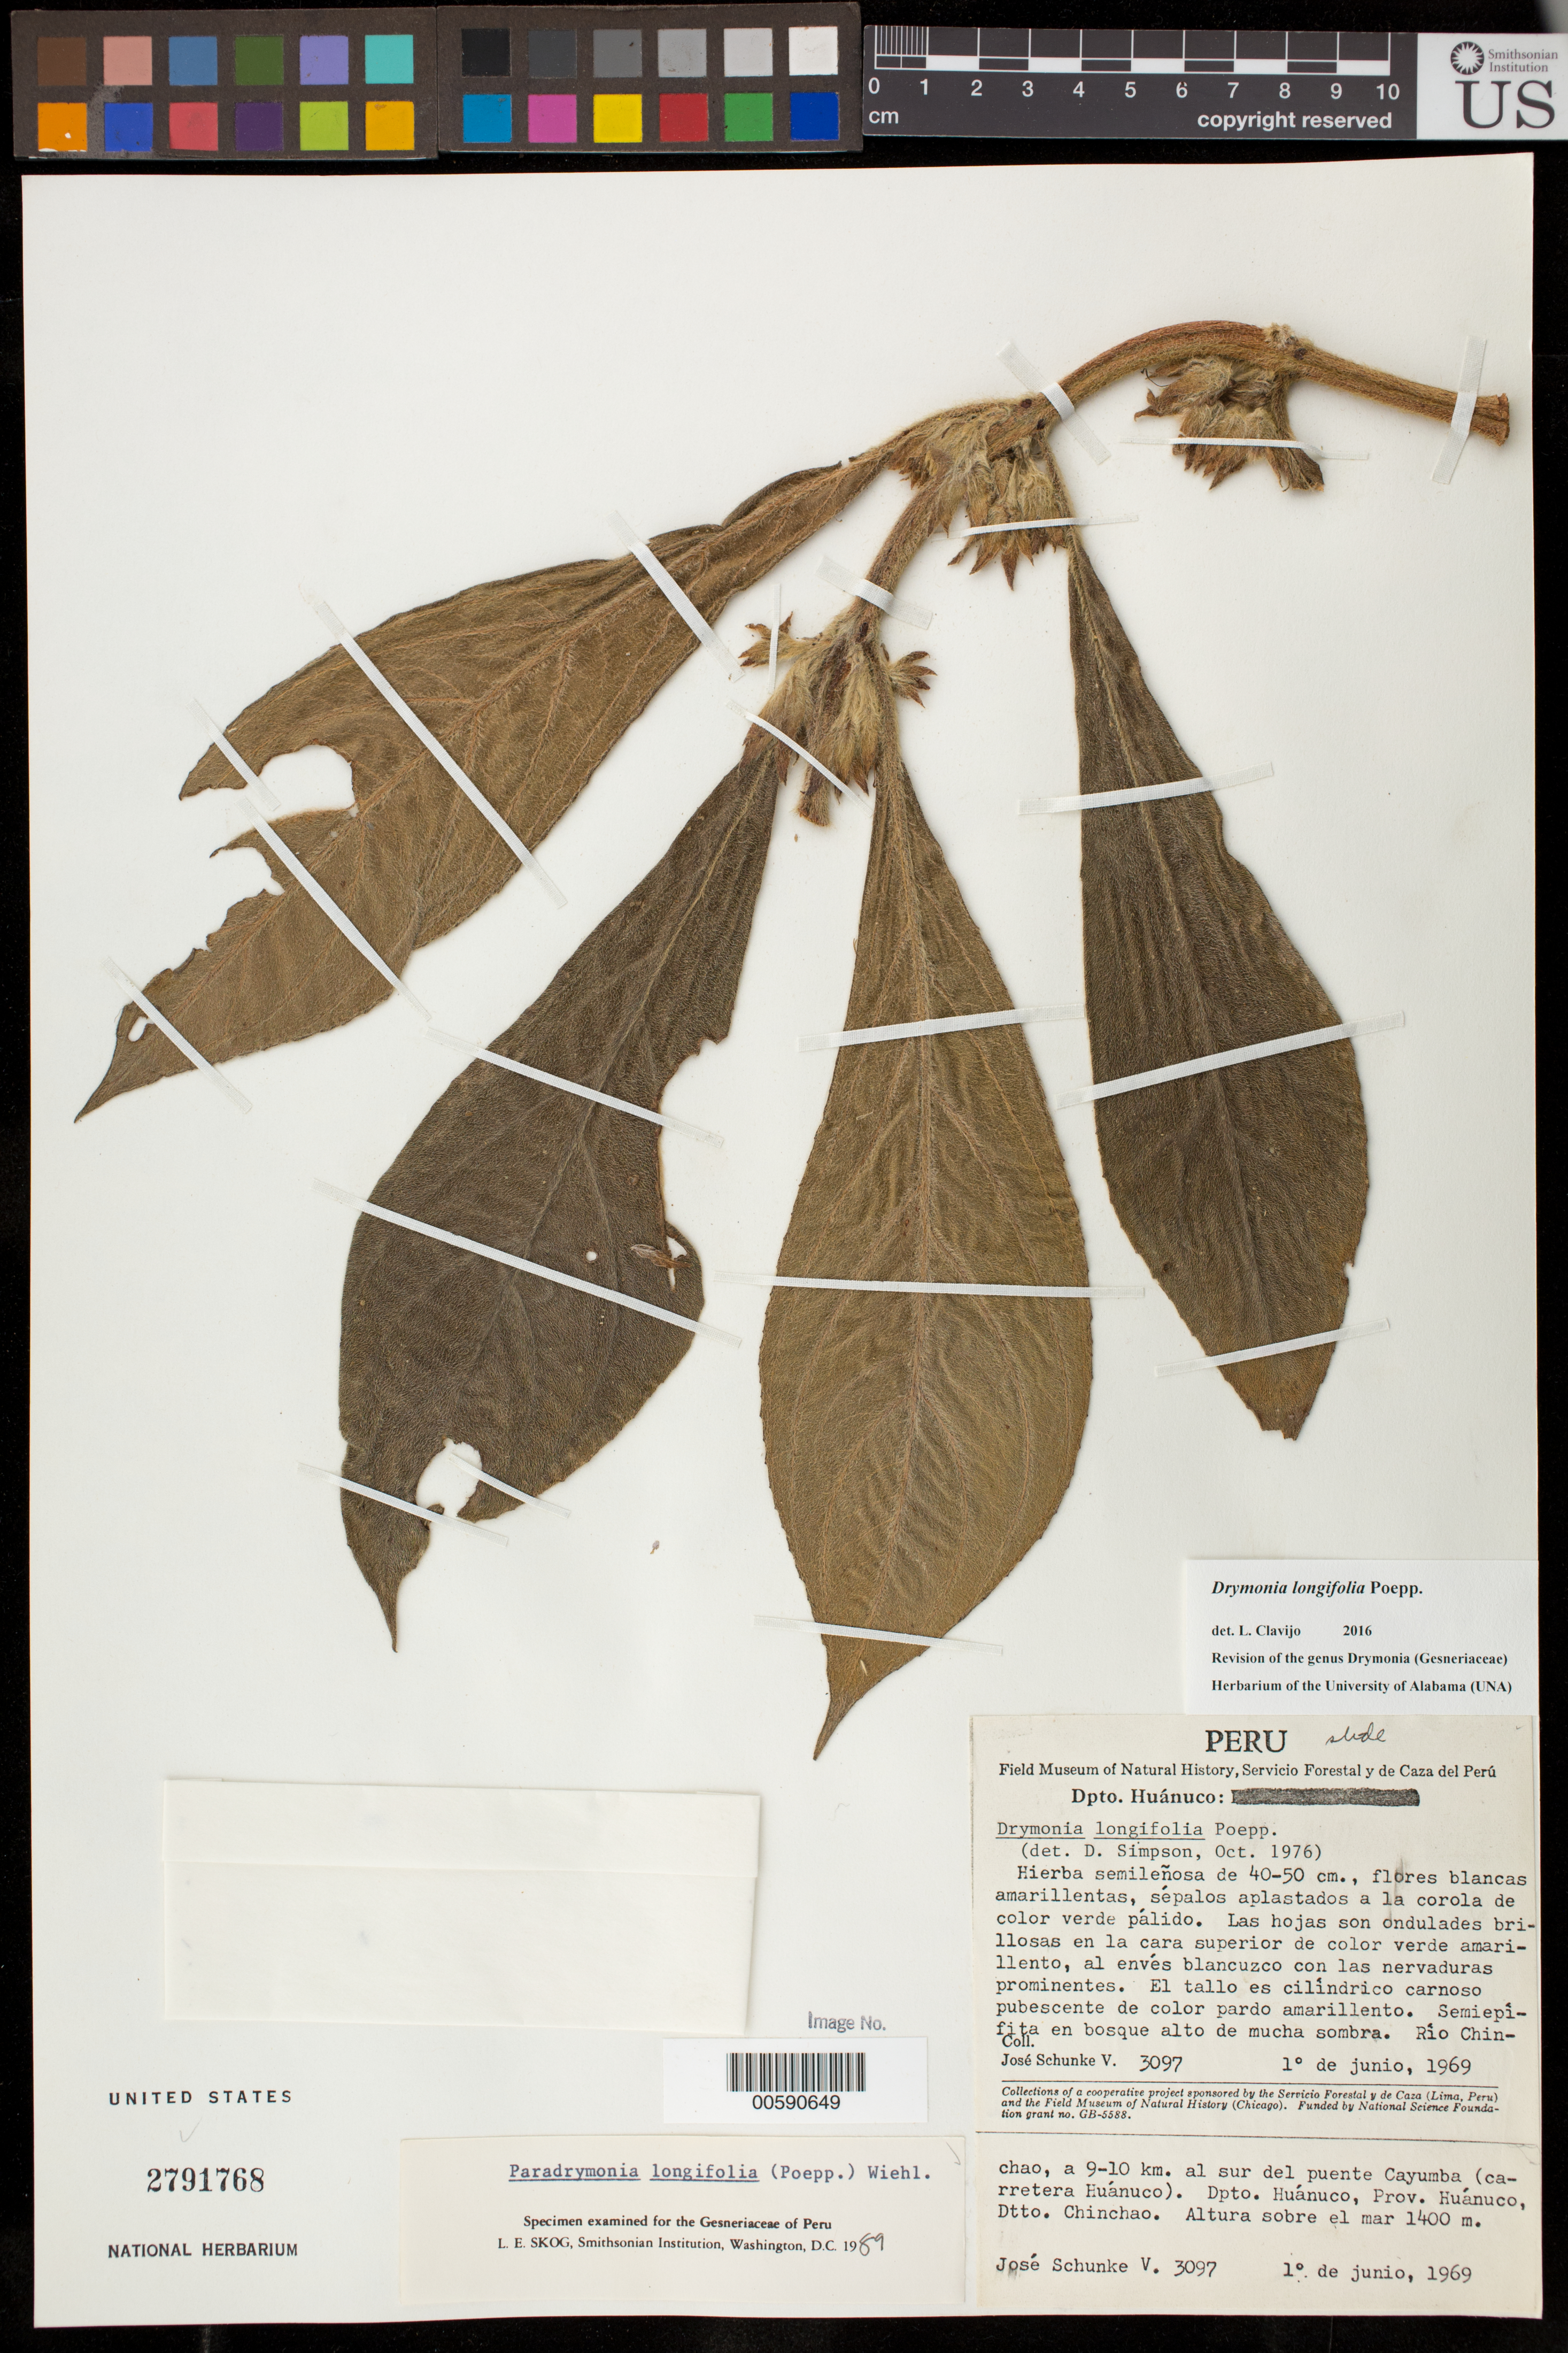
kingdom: Plantae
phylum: Tracheophyta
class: Magnoliopsida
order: Lamiales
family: Gesneriaceae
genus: Drymonia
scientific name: Drymonia longifolia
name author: Poepp.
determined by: Clavijo, L.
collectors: J. Schunke Vigo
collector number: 3097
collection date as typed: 01 Jun 1969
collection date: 1969-06-01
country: Peru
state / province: Huánuco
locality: Prov. Huánuco, Dtto.; Chinchao; Río Chinchao, a 9-10 km al sur del puente Cayumba (carretera Huánuco)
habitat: En bosque alto de mucha sombra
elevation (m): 1400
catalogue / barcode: US 2791768